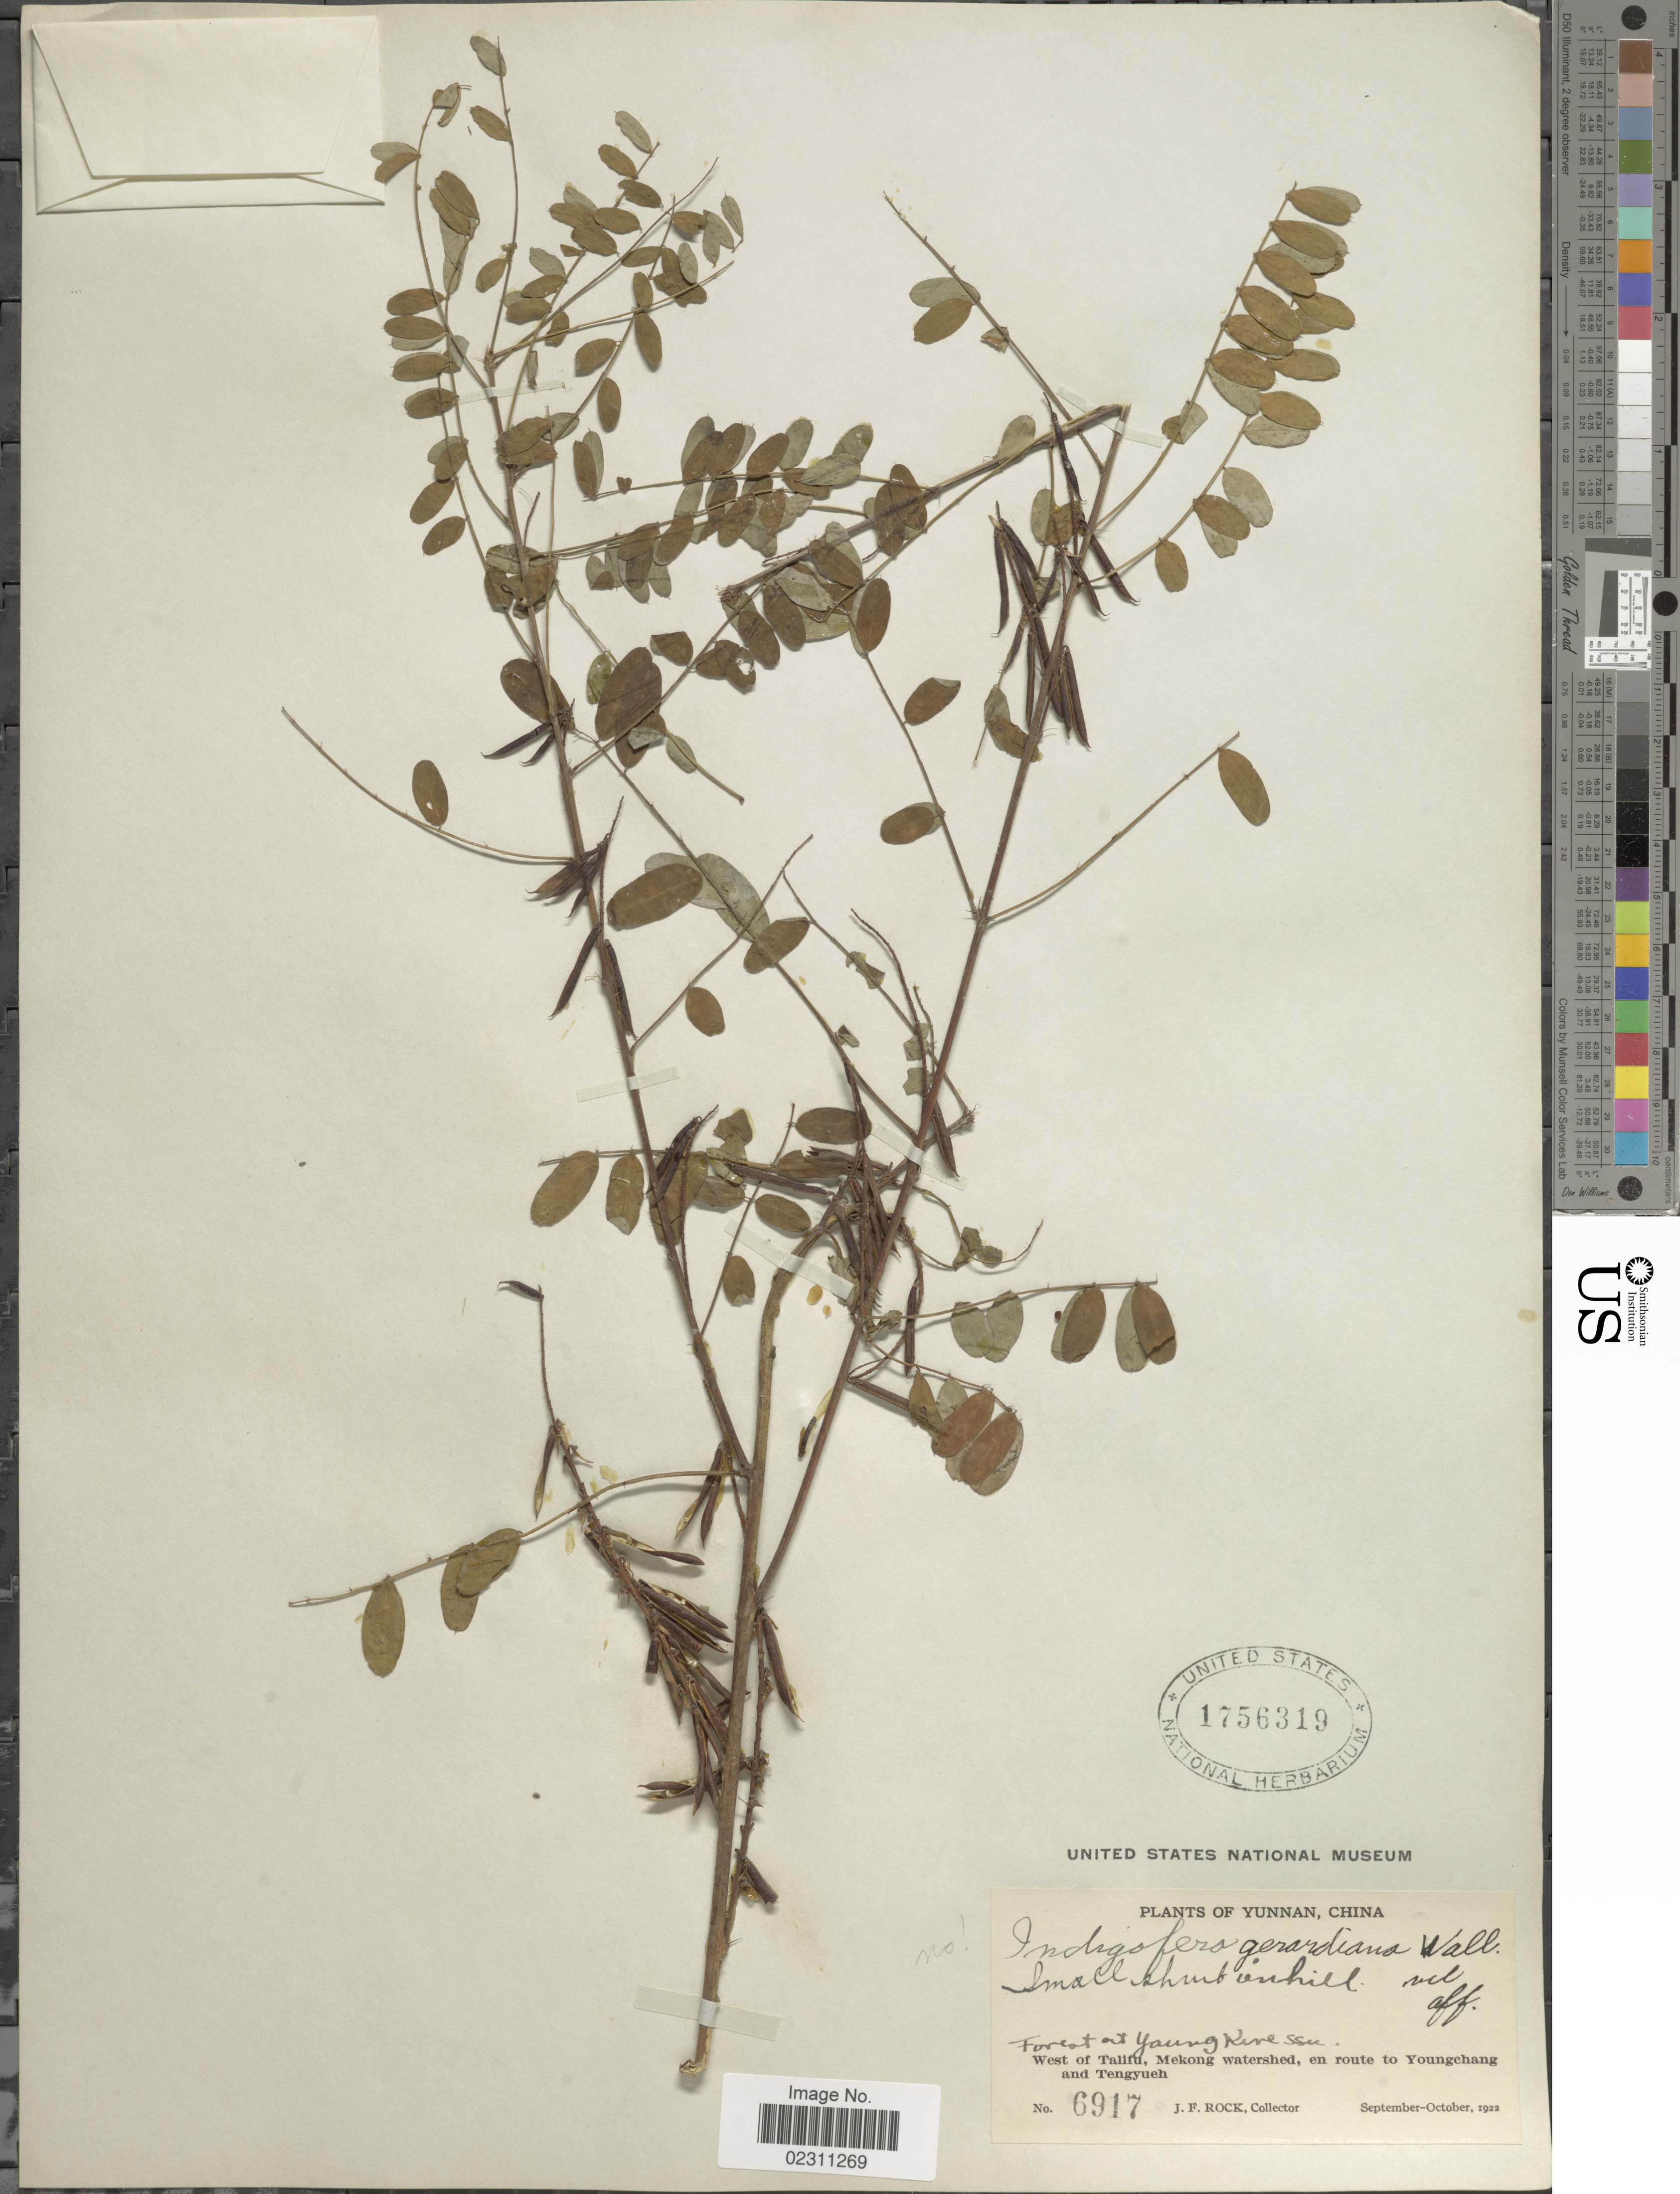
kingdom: Plantae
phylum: Tracheophyta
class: Magnoliopsida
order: Fabales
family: Fabaceae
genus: Indigofera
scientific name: Indigofera sp.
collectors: J. Rock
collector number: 6917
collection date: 1922-09/1922-10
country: China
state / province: Yunnan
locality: Forest at Yaung Kere ssu West of Talifu, Mekong watershed, en route to Youngchang and Tengyueh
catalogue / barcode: US 1756319